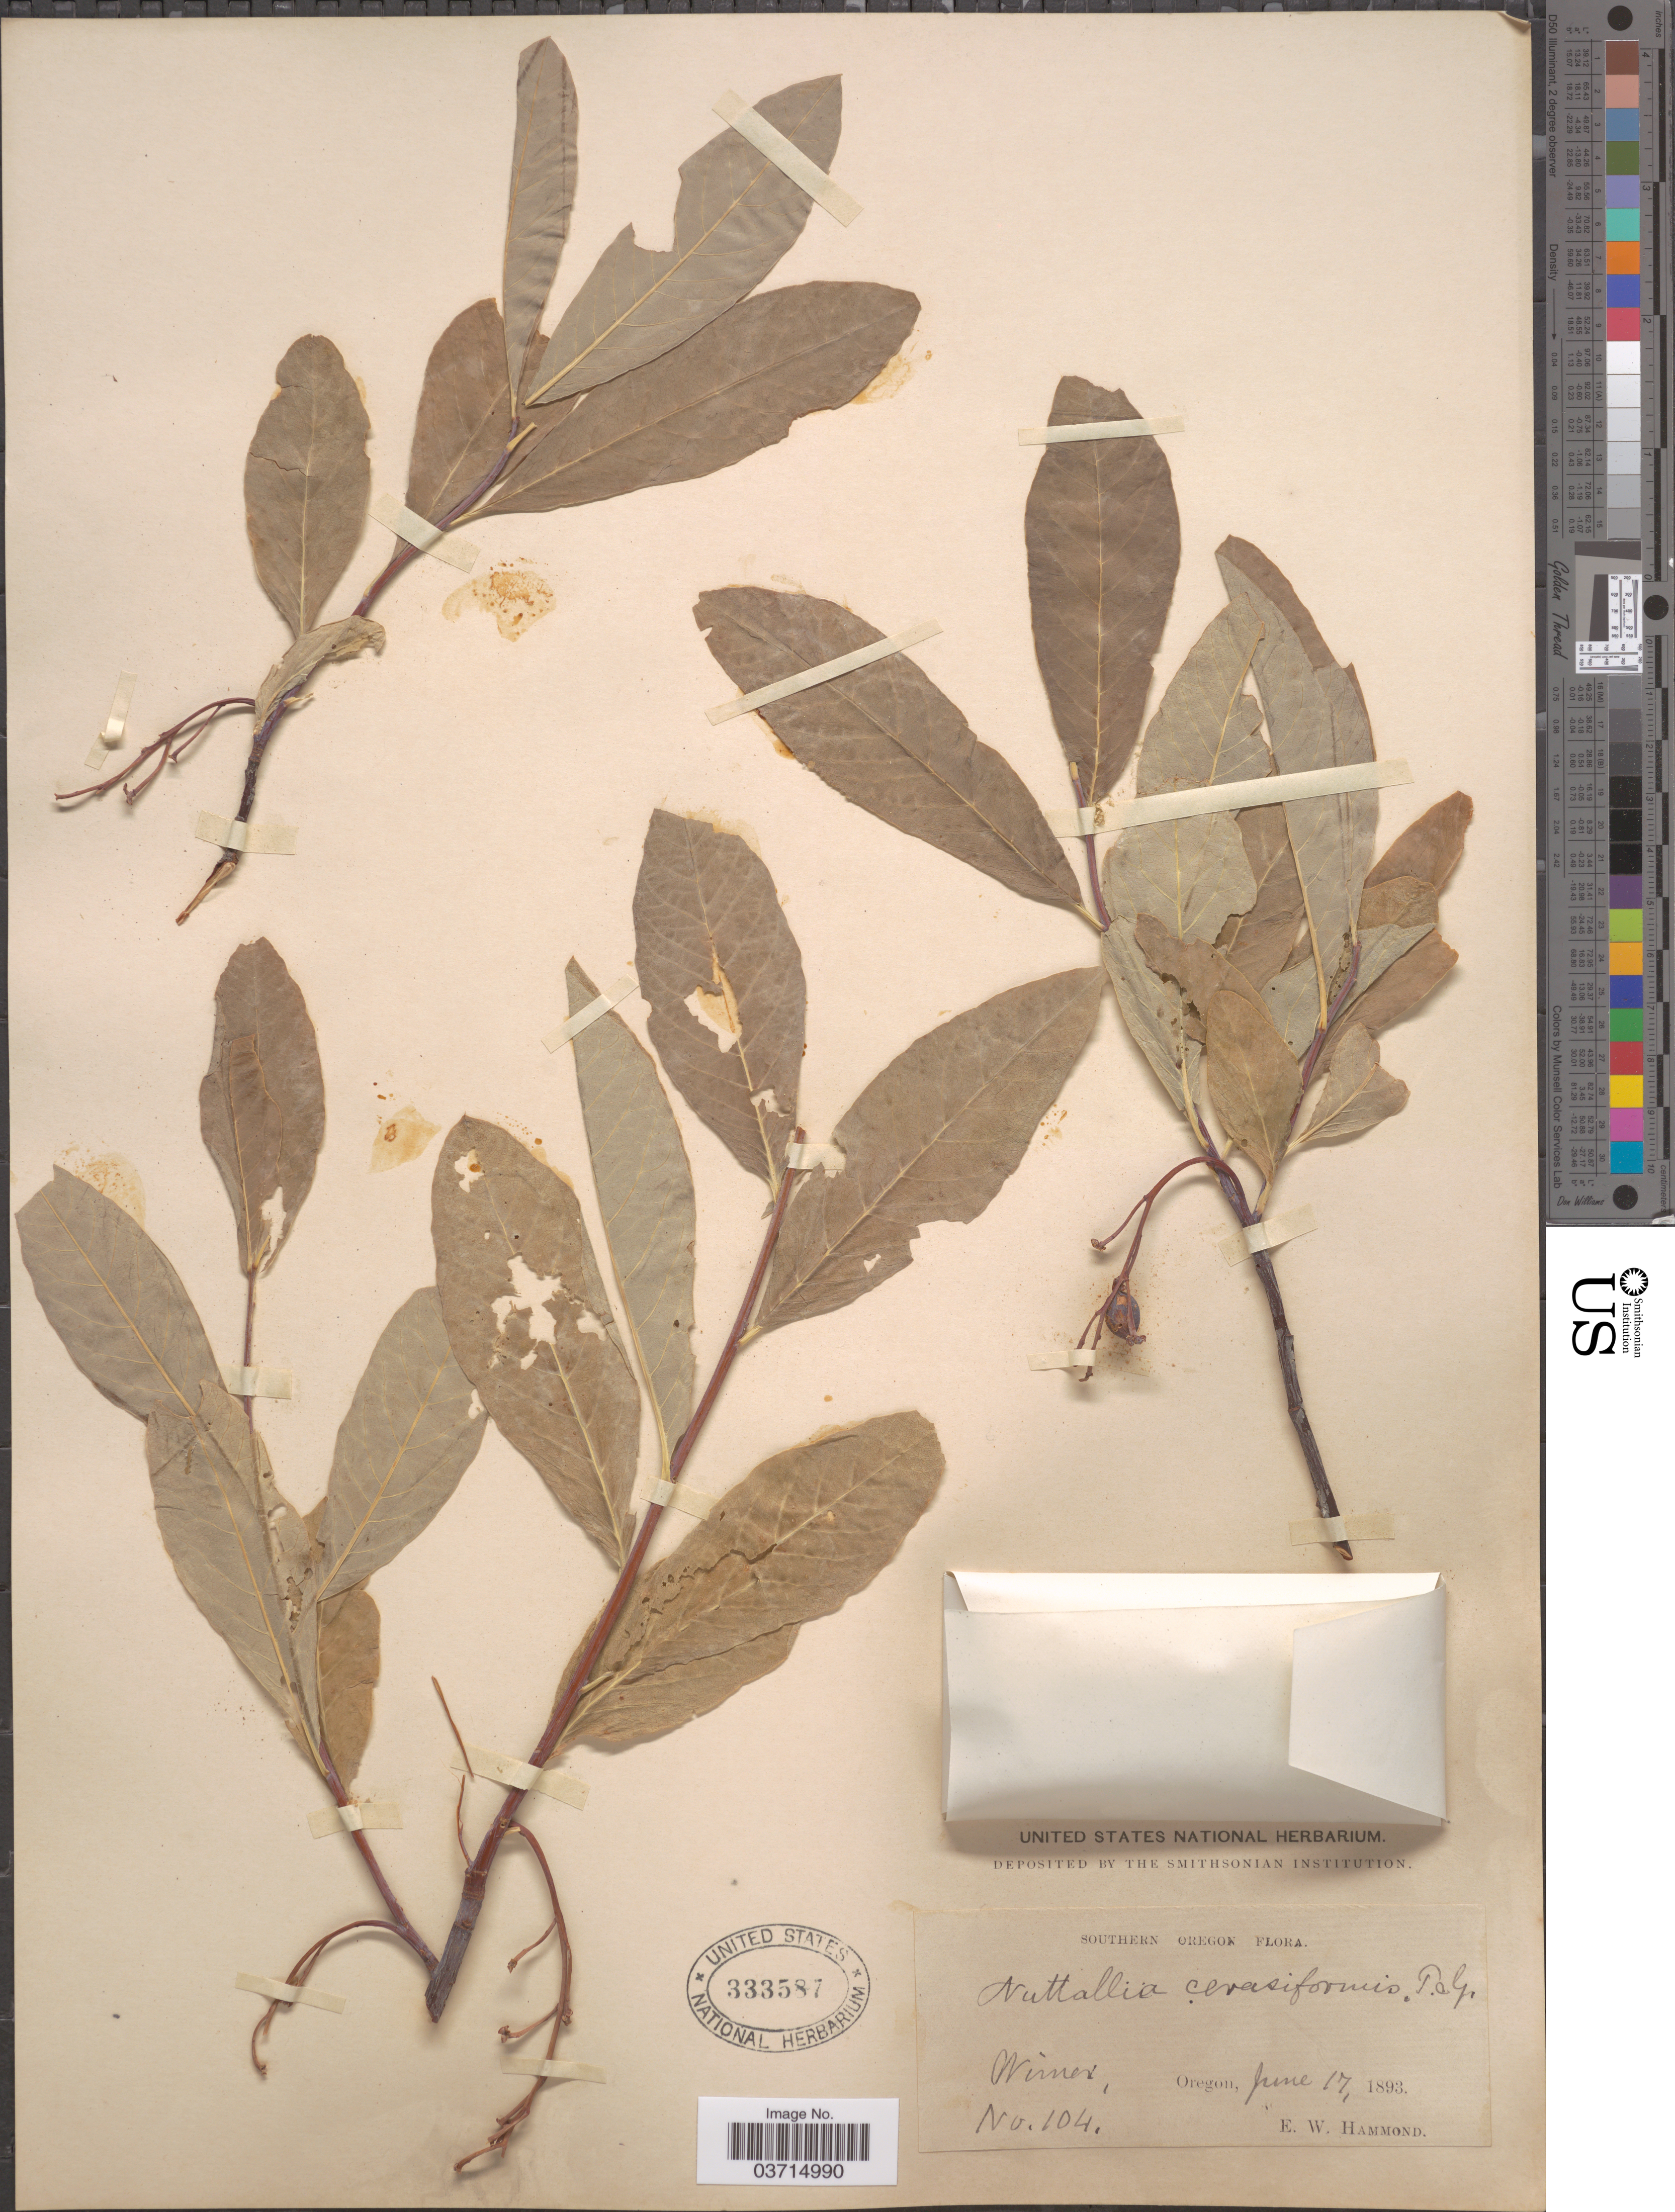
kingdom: Plantae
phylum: Tracheophyta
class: Magnoliopsida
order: Rosales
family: Rosaceae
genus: Oemleria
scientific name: Oemleria cerasiformis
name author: (Torr. & A. Gray ex Hook. & Arn.) J.W. Landon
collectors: E. Hammond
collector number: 104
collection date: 1893-06-17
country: United States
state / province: Oregon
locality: Southern Oregon. Wimer.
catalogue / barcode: US 333587